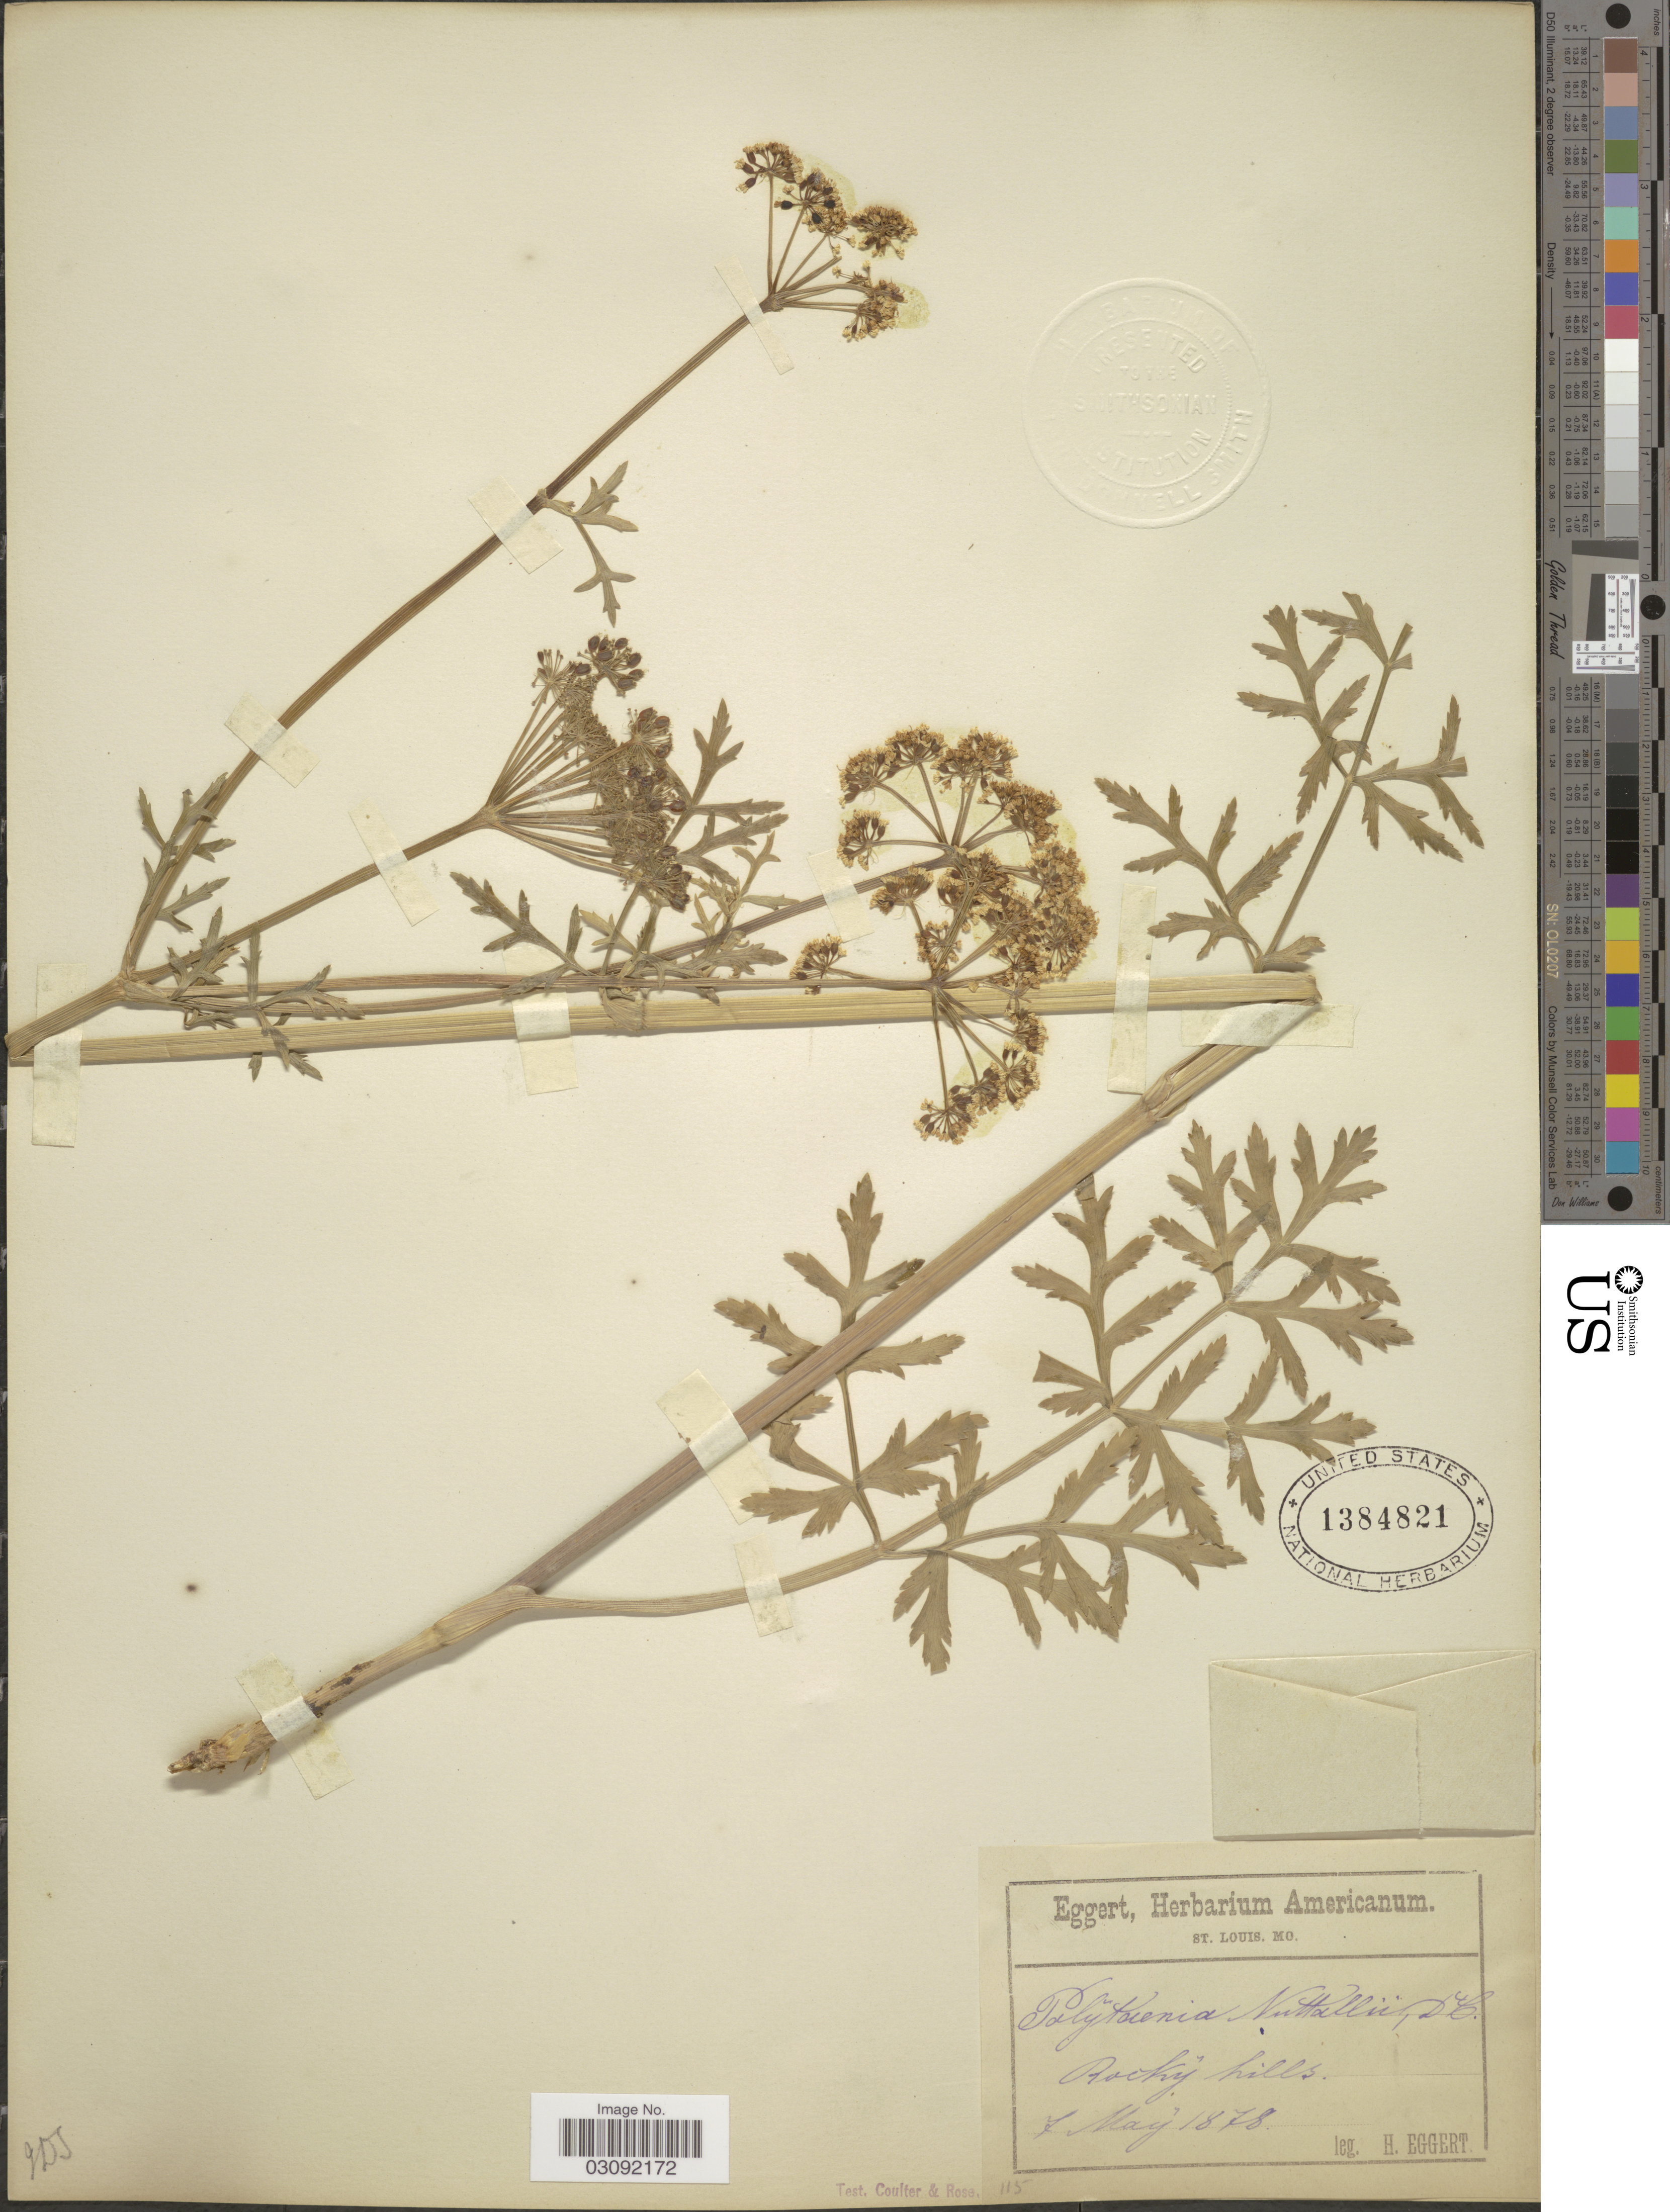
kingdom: Plantae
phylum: Tracheophyta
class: Magnoliopsida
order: Apiales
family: Apiaceae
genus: Polytaenia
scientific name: Polytaenia nuttallii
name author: DC.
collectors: H. Eggert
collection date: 1878-05-07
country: United States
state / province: Missouri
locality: Rocky hills.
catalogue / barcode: US 1384821